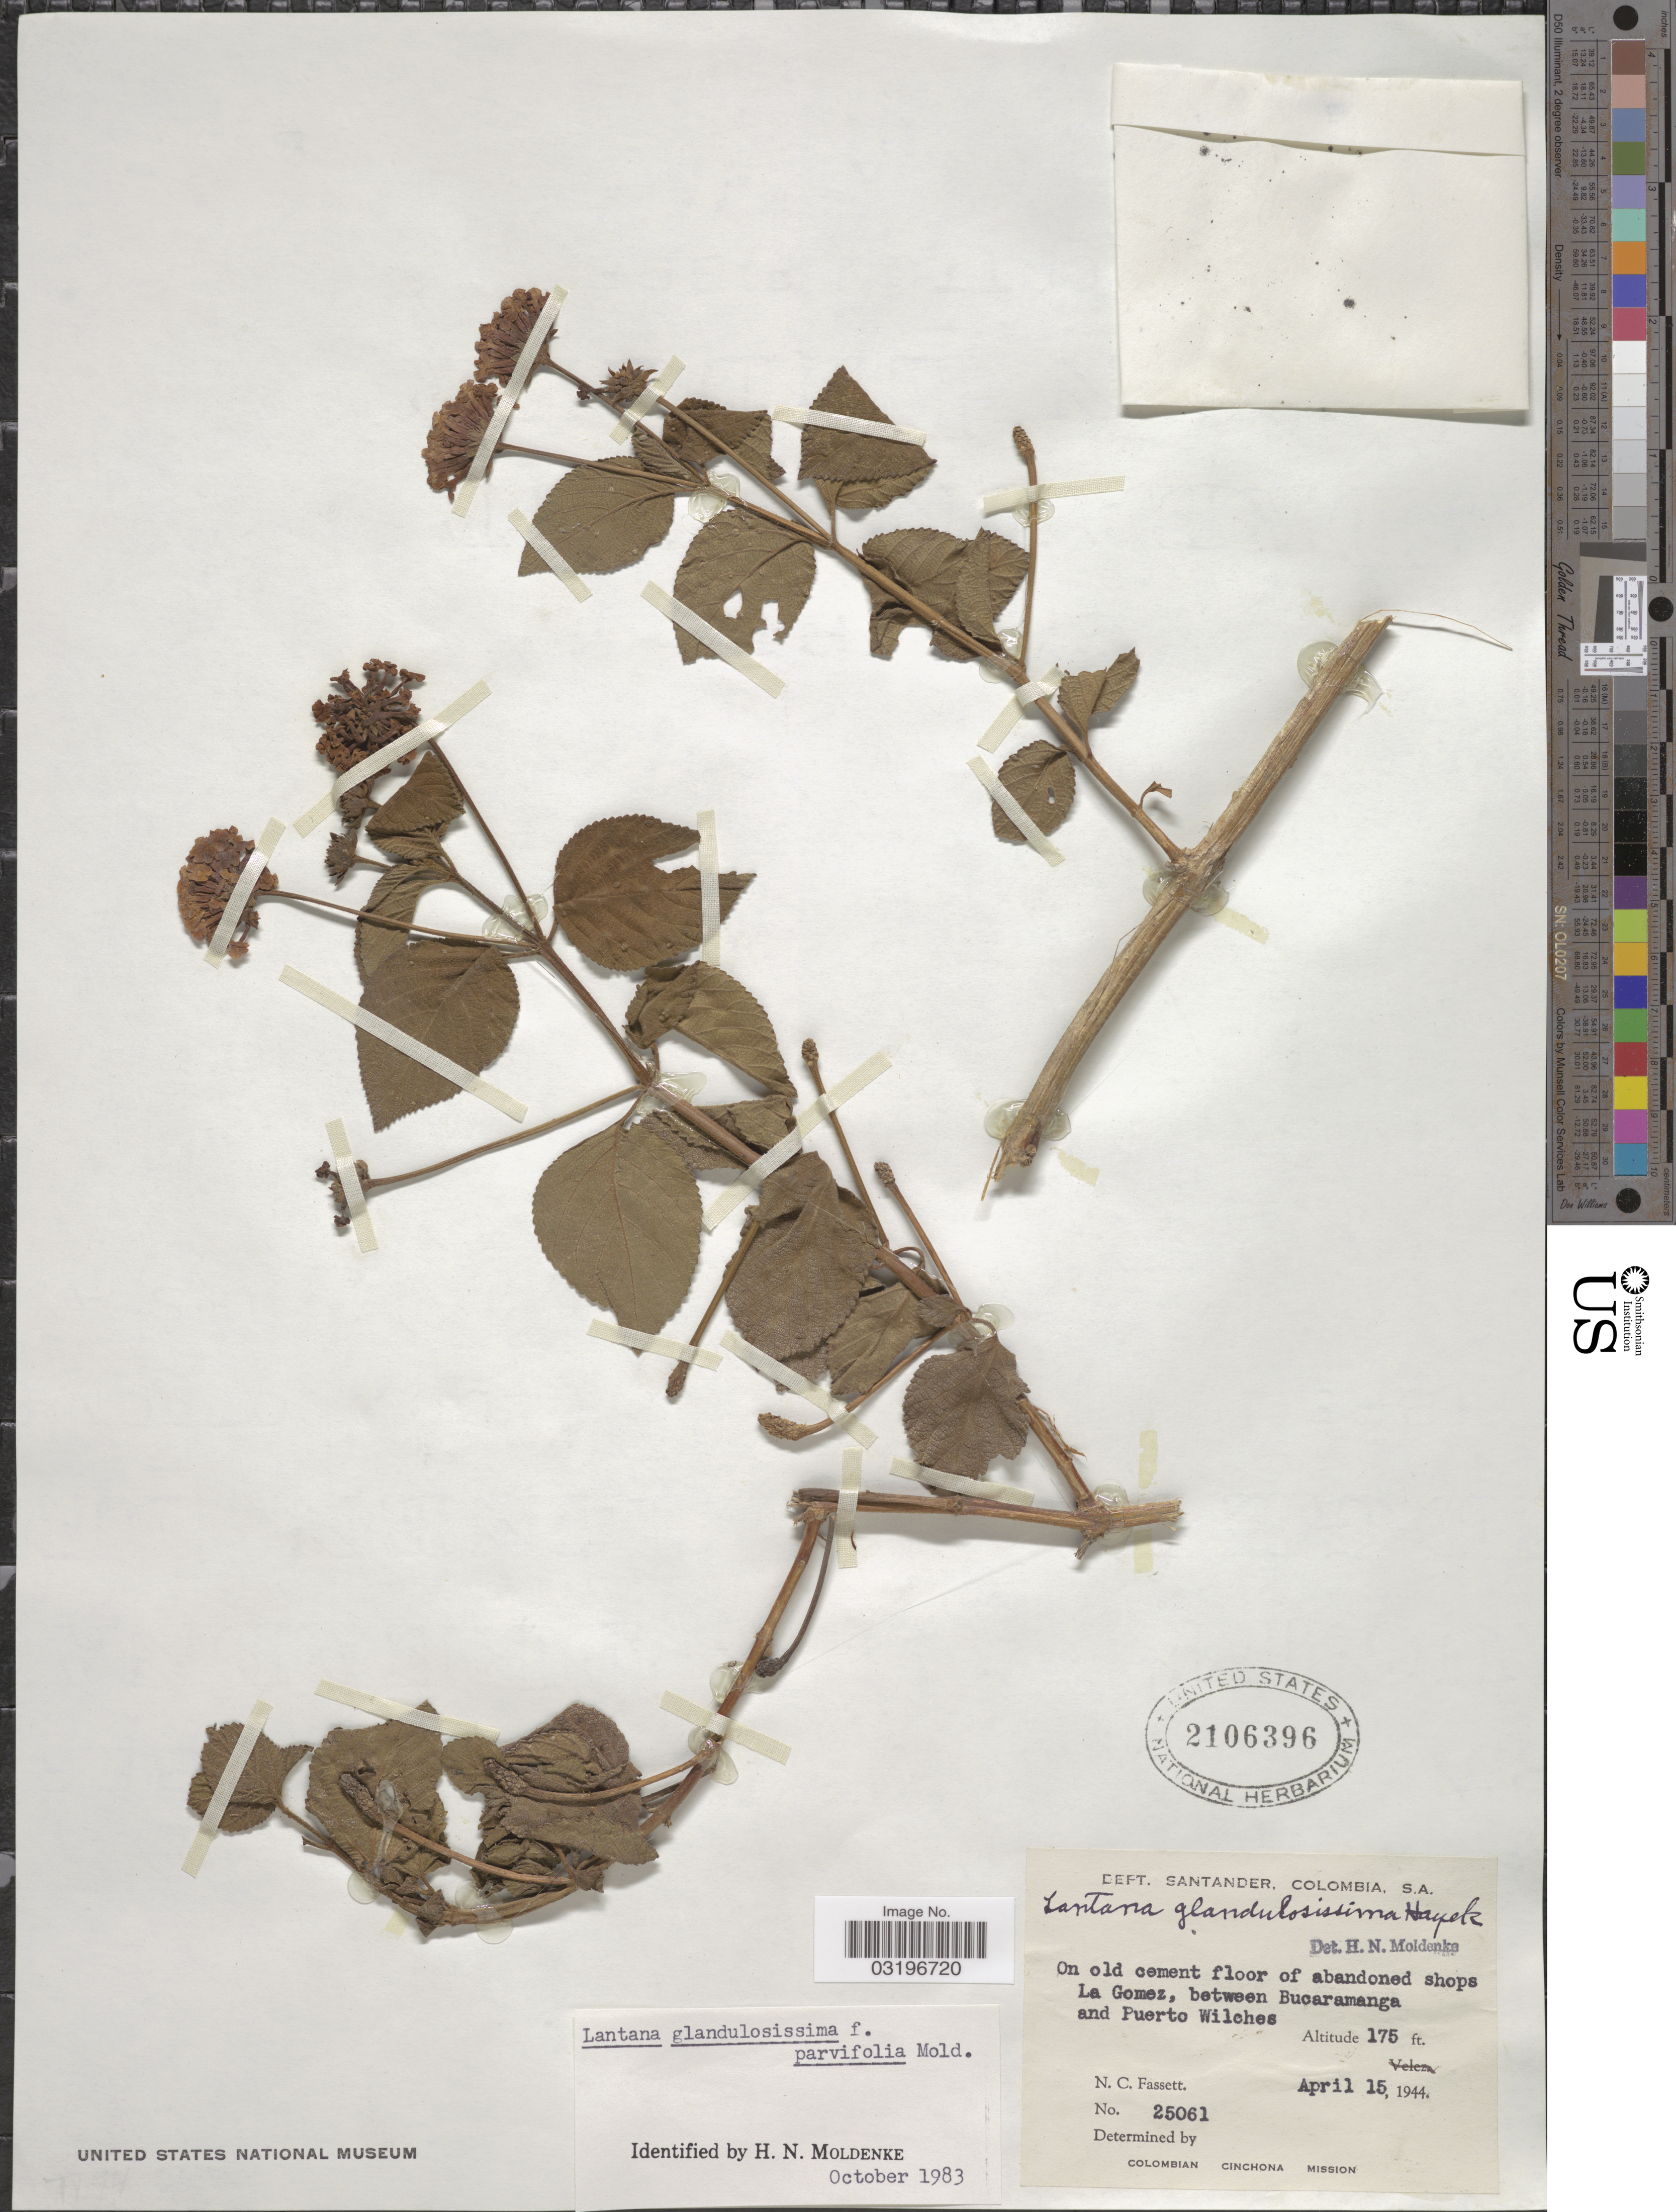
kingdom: Plantae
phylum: Tracheophyta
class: Magnoliopsida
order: Lamiales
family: Verbenaceae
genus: Lantana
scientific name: Lantana glandulosissima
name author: Hayek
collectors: N. C. Fassett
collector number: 25061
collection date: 1944-04-15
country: Colombia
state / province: Santander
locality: On old cement floor of abandoned shopes La Gomez, between Bucaramanga and Puerto Wilches.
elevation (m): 53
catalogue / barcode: US 2106396